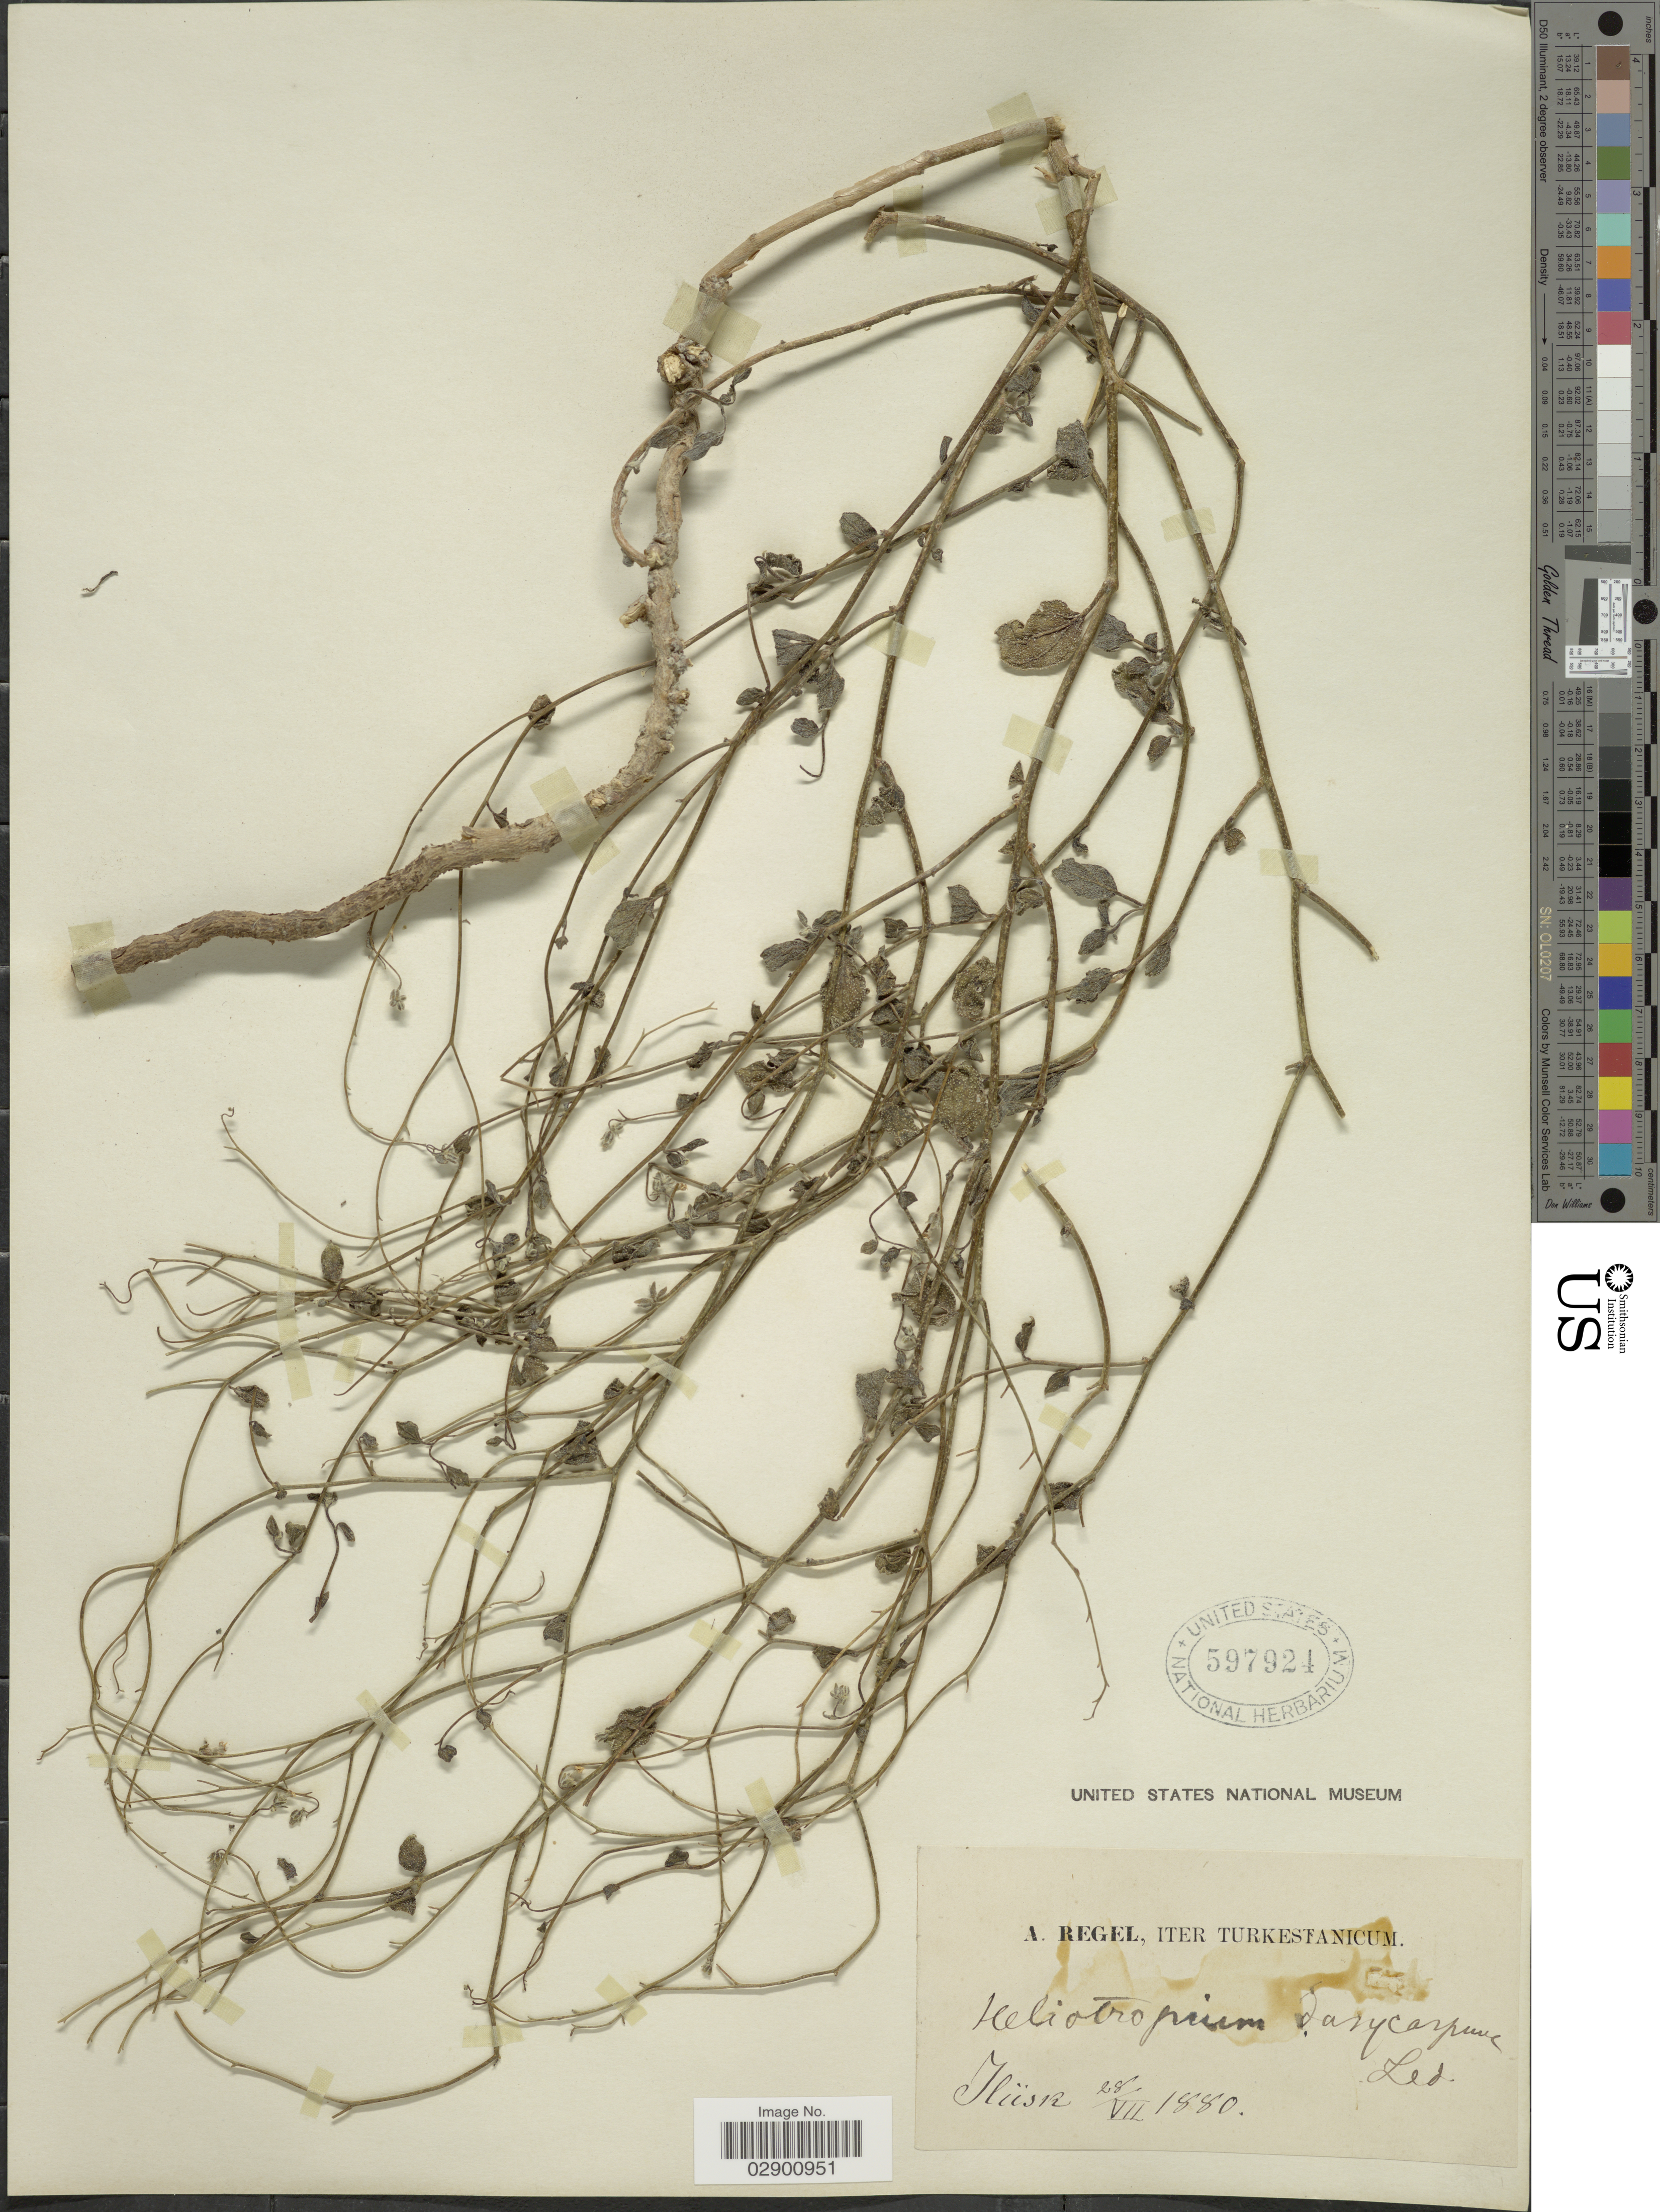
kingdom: Plantae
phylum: Tracheophyta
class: Magnoliopsida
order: Boraginales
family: Heliotropiaceae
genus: Heliotropium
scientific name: Heliotropium dasycarpum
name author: Ledeb.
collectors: A. Regel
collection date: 1880-07-28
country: Kazakhstan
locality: Turkestanicum. Iliisk.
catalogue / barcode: US 597924